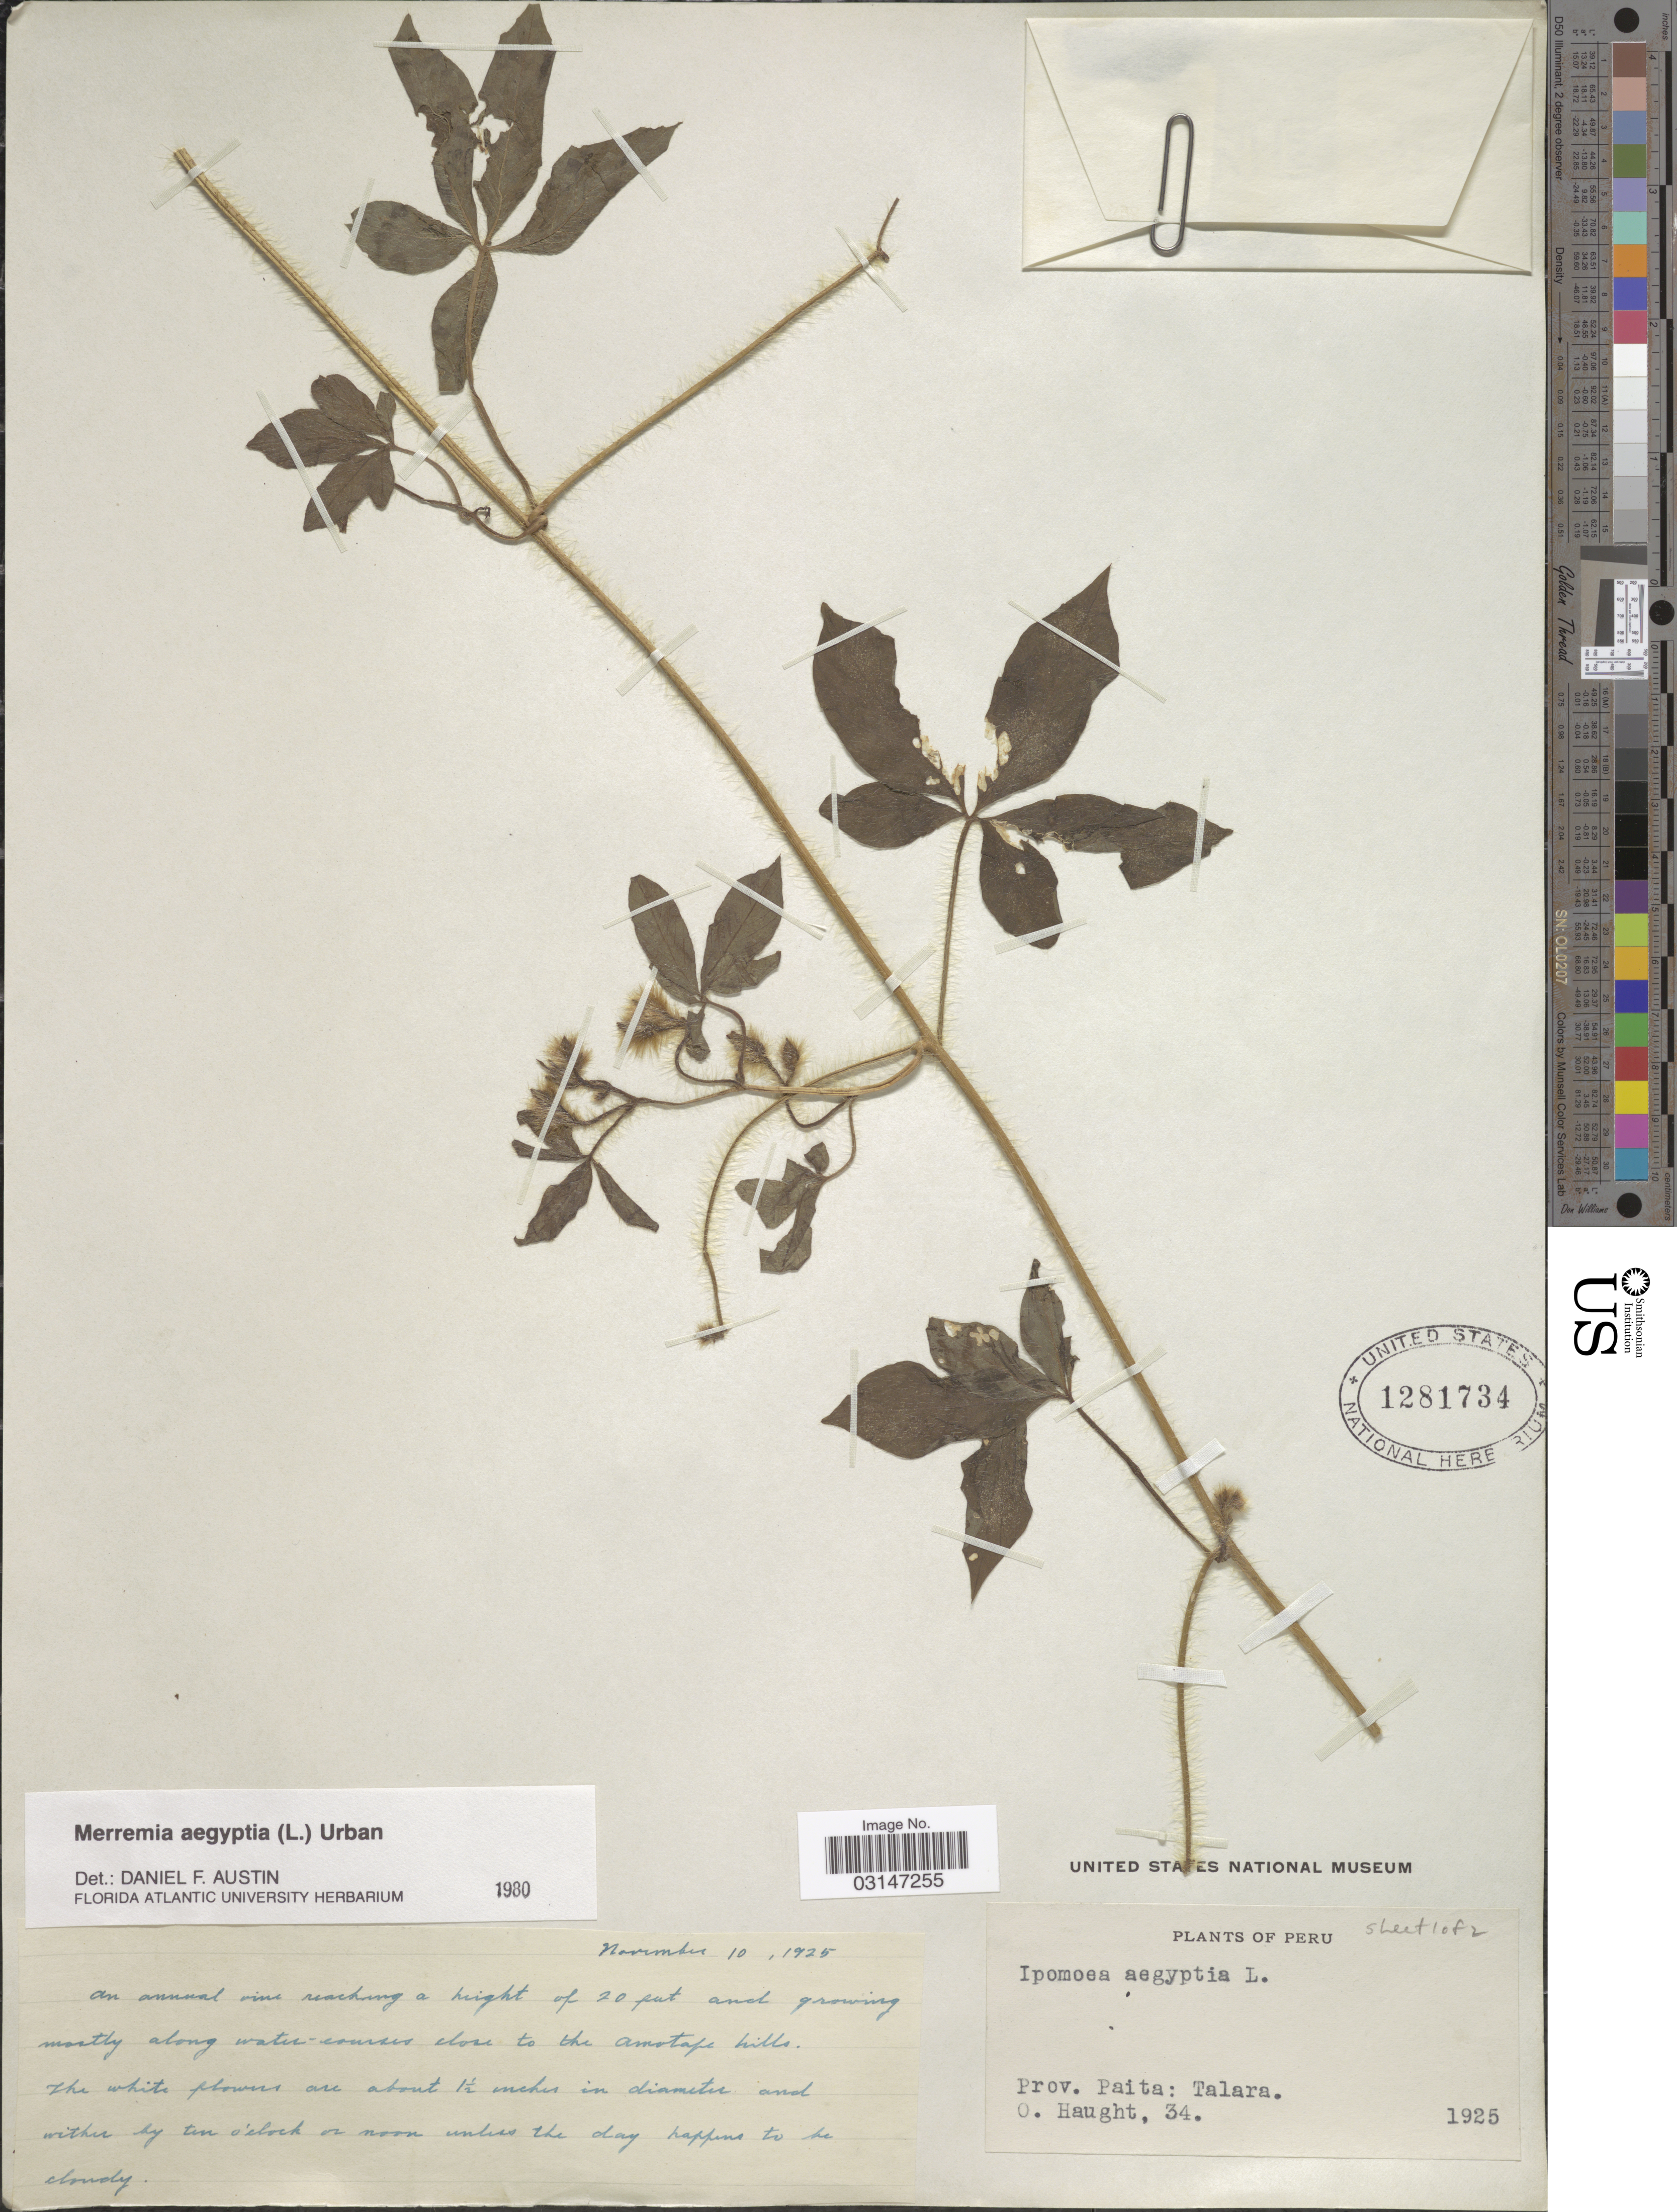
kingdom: Plantae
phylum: Tracheophyta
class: Magnoliopsida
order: Solanales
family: Convolvulaceae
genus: Distimake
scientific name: Distimake aegyptius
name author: (L.) A. R. Simões & Staples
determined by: Strong, Mark T., (BOT), Smithsonian Institution - National Museum of Natural History (UNITED STATES)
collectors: O. Haught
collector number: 34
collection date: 1925-11-10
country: Peru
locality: Prov. Paita: Talara.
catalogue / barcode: US 1281734